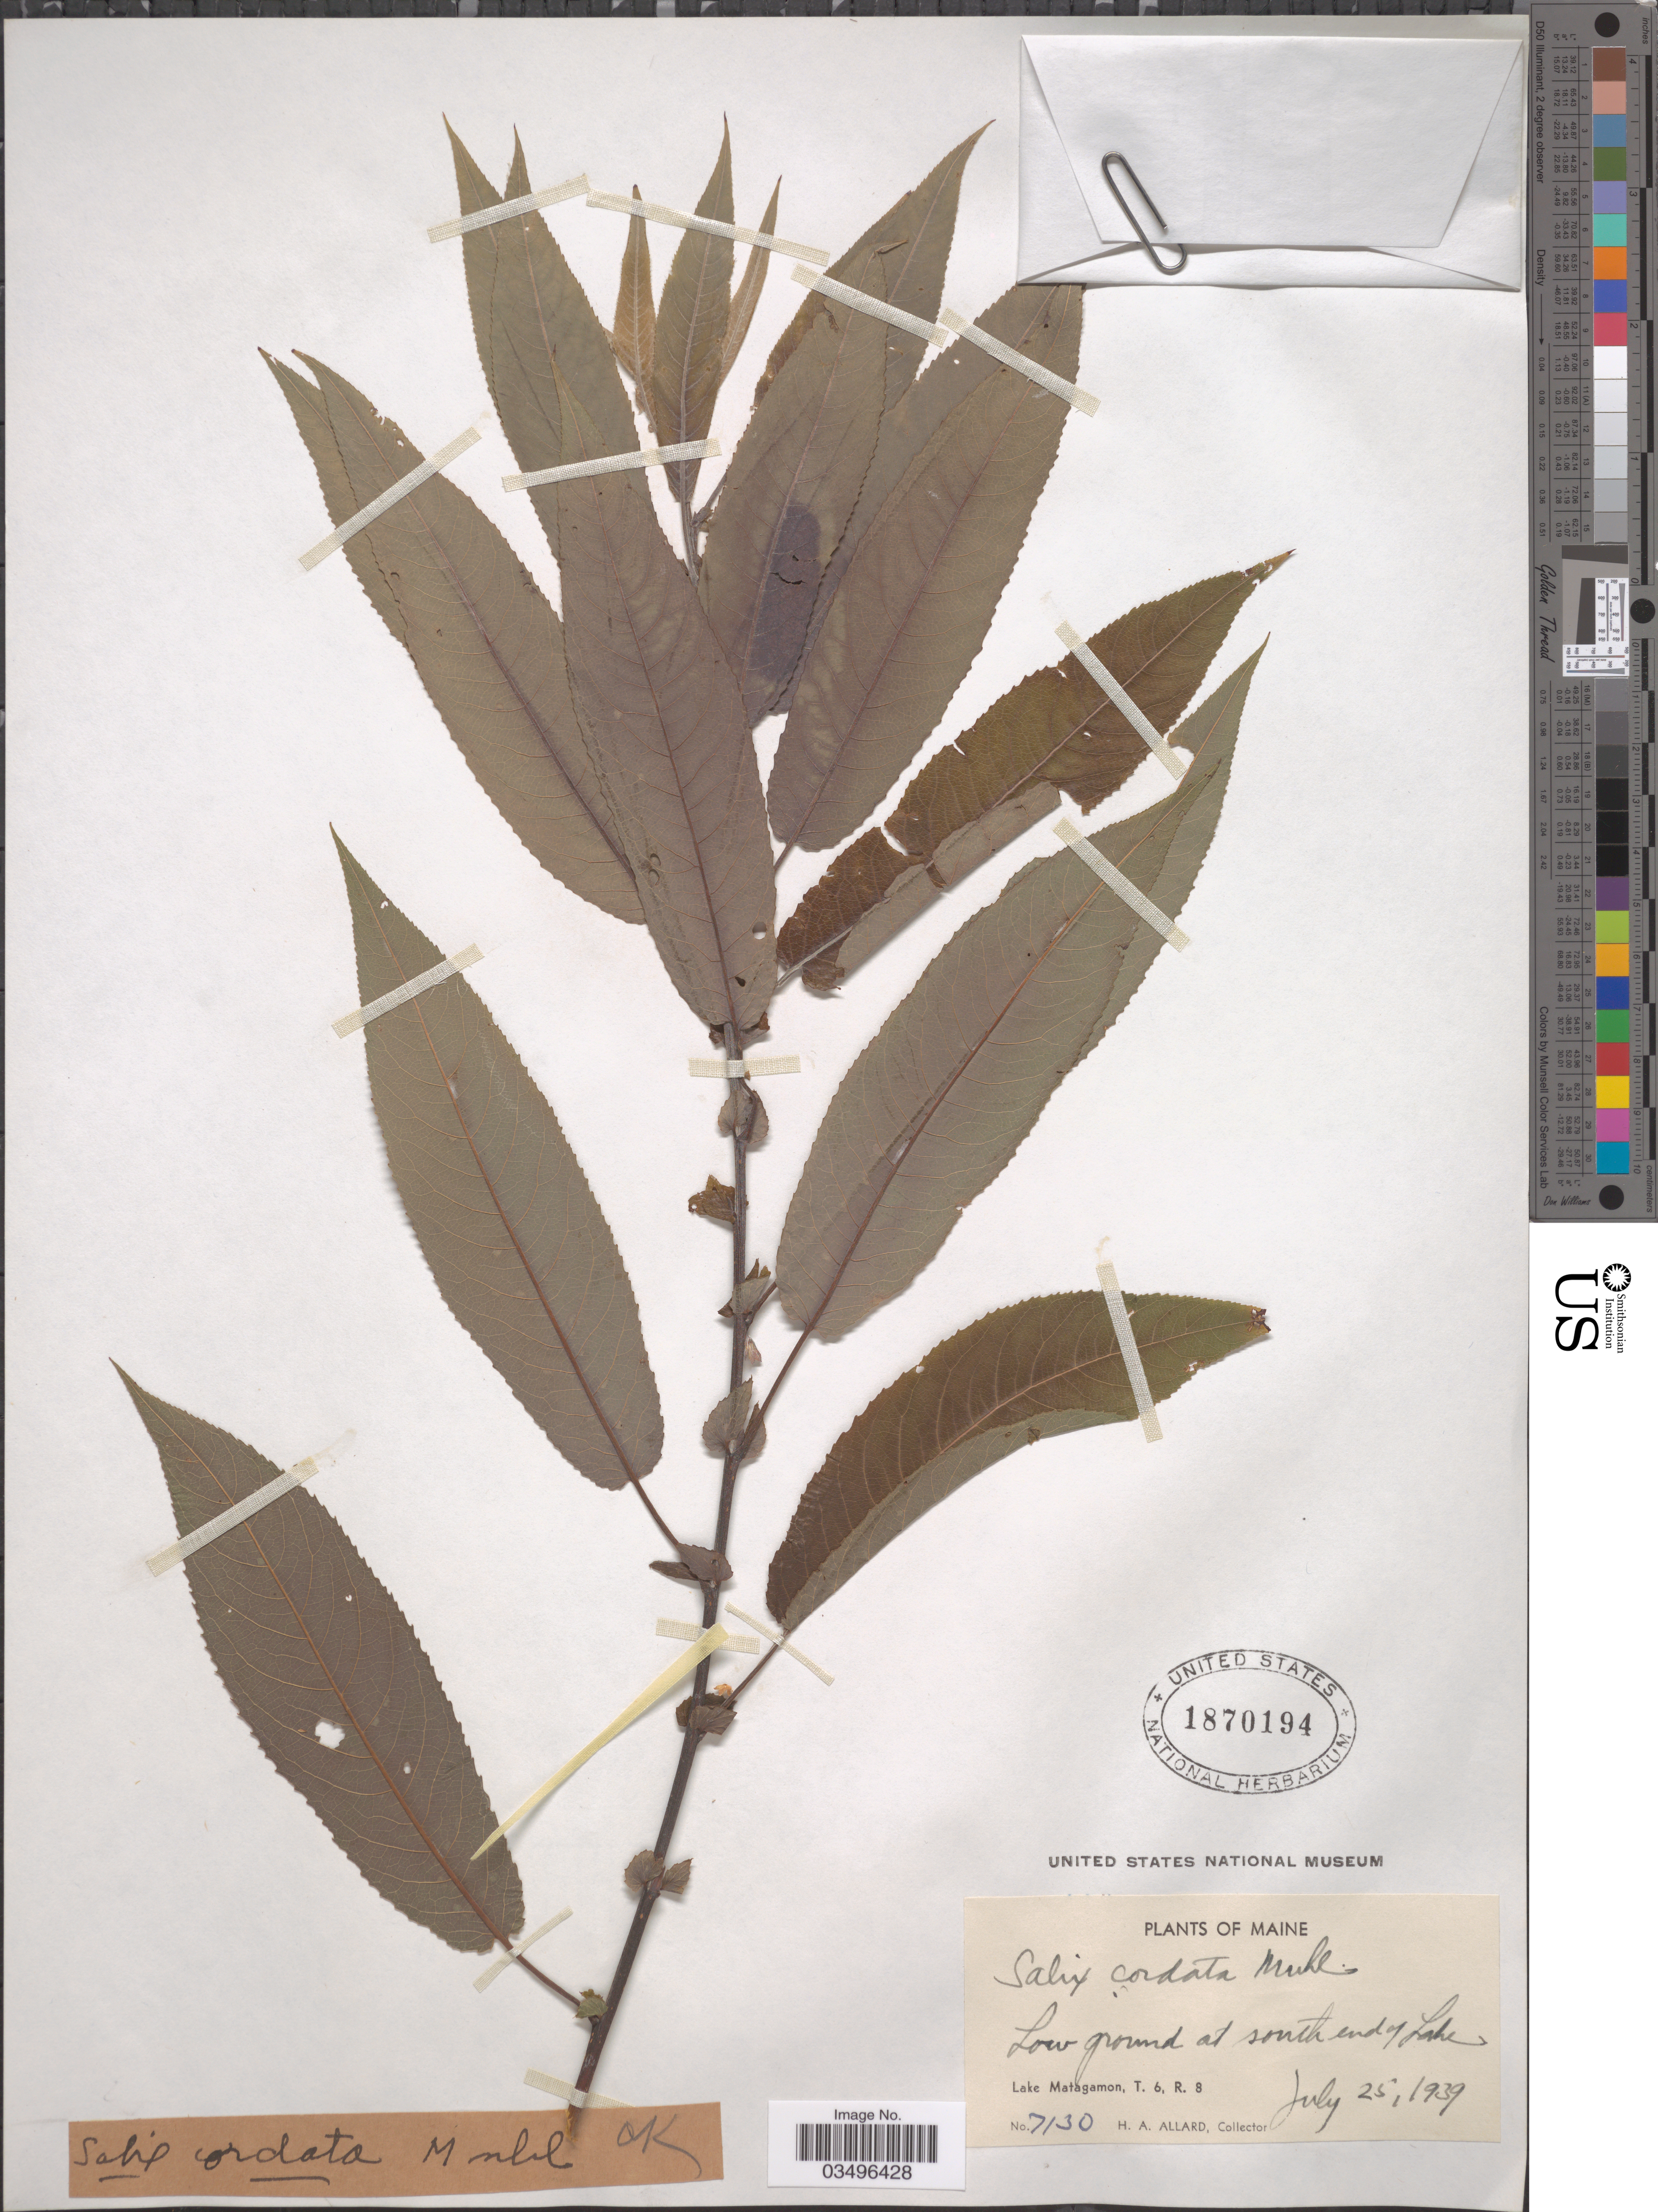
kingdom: Plantae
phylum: Tracheophyta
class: Magnoliopsida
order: Malpighiales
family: Salicaceae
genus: Salix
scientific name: Salix cordata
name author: Michx.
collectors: H. A. Allard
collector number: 7130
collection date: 1939-07-25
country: United States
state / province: Maine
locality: Low ground at south end of Lake. Lake Matagamon, T. 6, R. 8.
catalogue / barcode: US 1870194